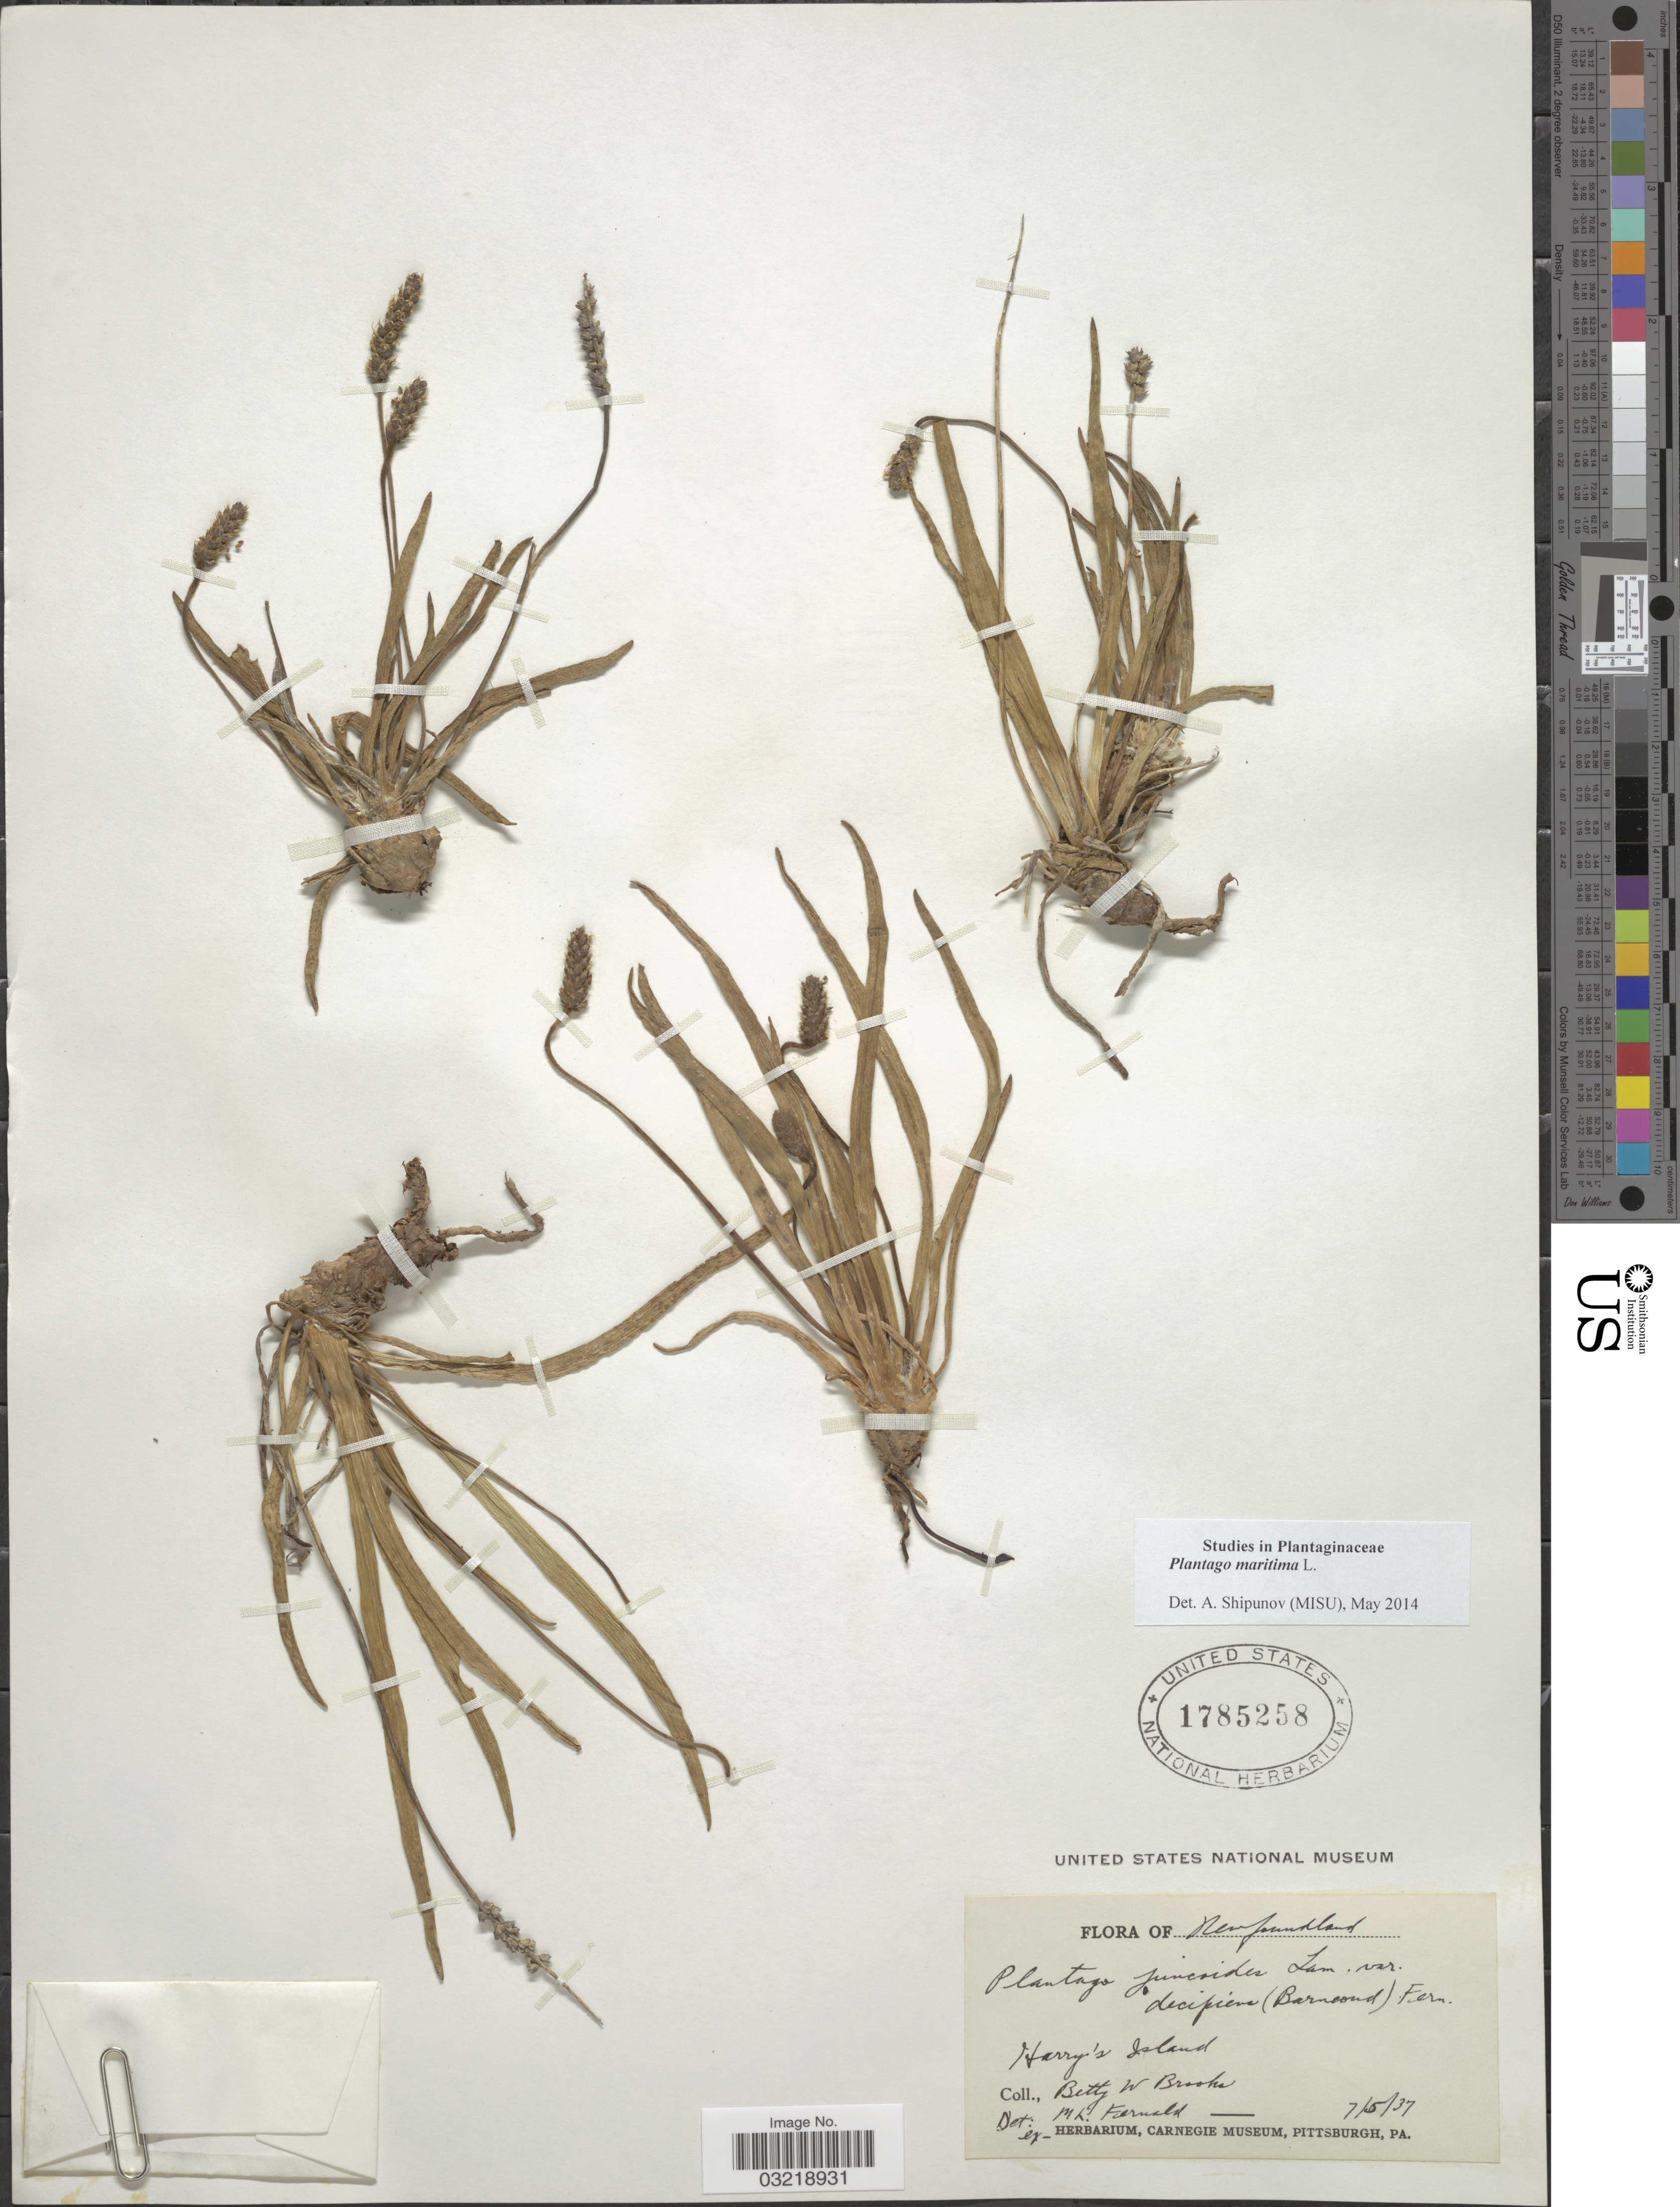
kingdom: Plantae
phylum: Tracheophyta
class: Magnoliopsida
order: Lamiales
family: Plantaginaceae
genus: Plantago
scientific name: Plantago maritima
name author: L.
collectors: B. Brooks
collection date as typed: Transcribed d/m/y: 7/5/37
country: Canada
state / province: Newfoundland and Labrador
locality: Harry's Island.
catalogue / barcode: US 1785258